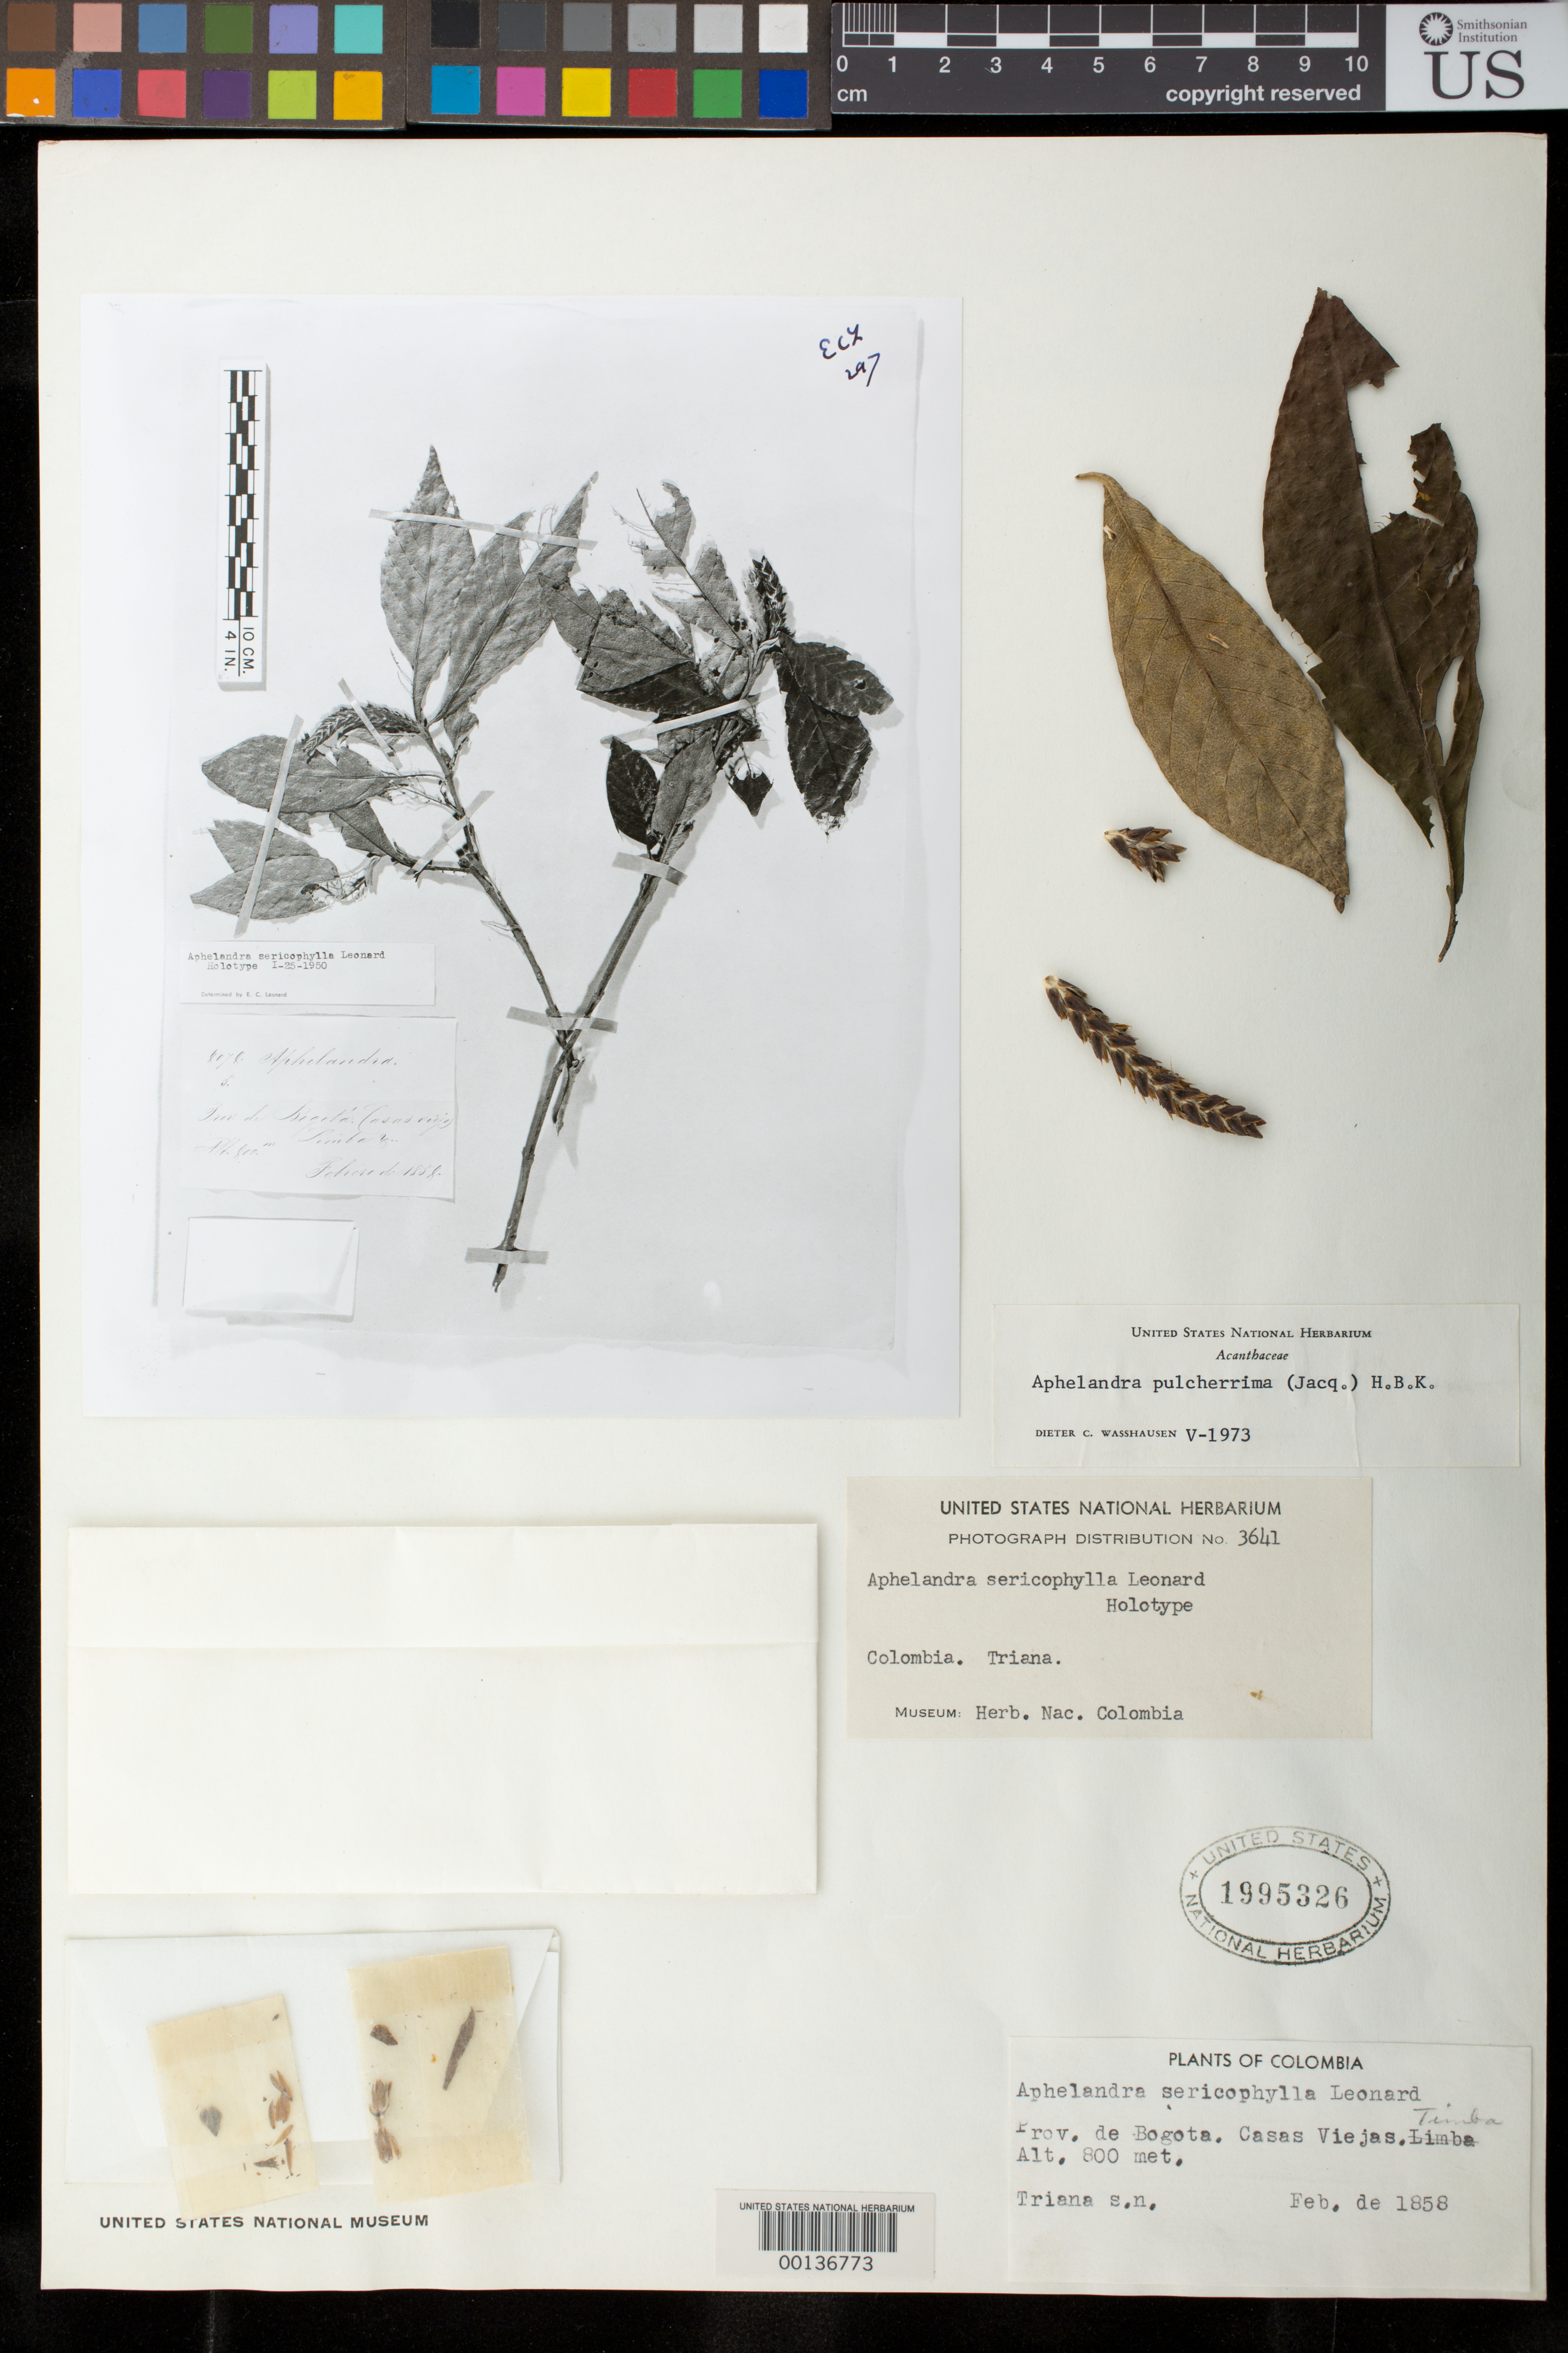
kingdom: Plantae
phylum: Tracheophyta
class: Magnoliopsida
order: Lamiales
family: Acanthaceae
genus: Aphelandra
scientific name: Aphelandra sericophylla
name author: Leonard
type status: Isotype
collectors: J. J. Triana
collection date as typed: Feb 1858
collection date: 1858-02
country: Colombia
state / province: Cundinamarca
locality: Prov. de Bogota [sic], Casas Viejas, Limbo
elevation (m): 100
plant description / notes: Photograph and fragmentary material of (holo) type specimen ex herb. COL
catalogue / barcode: US 1995326